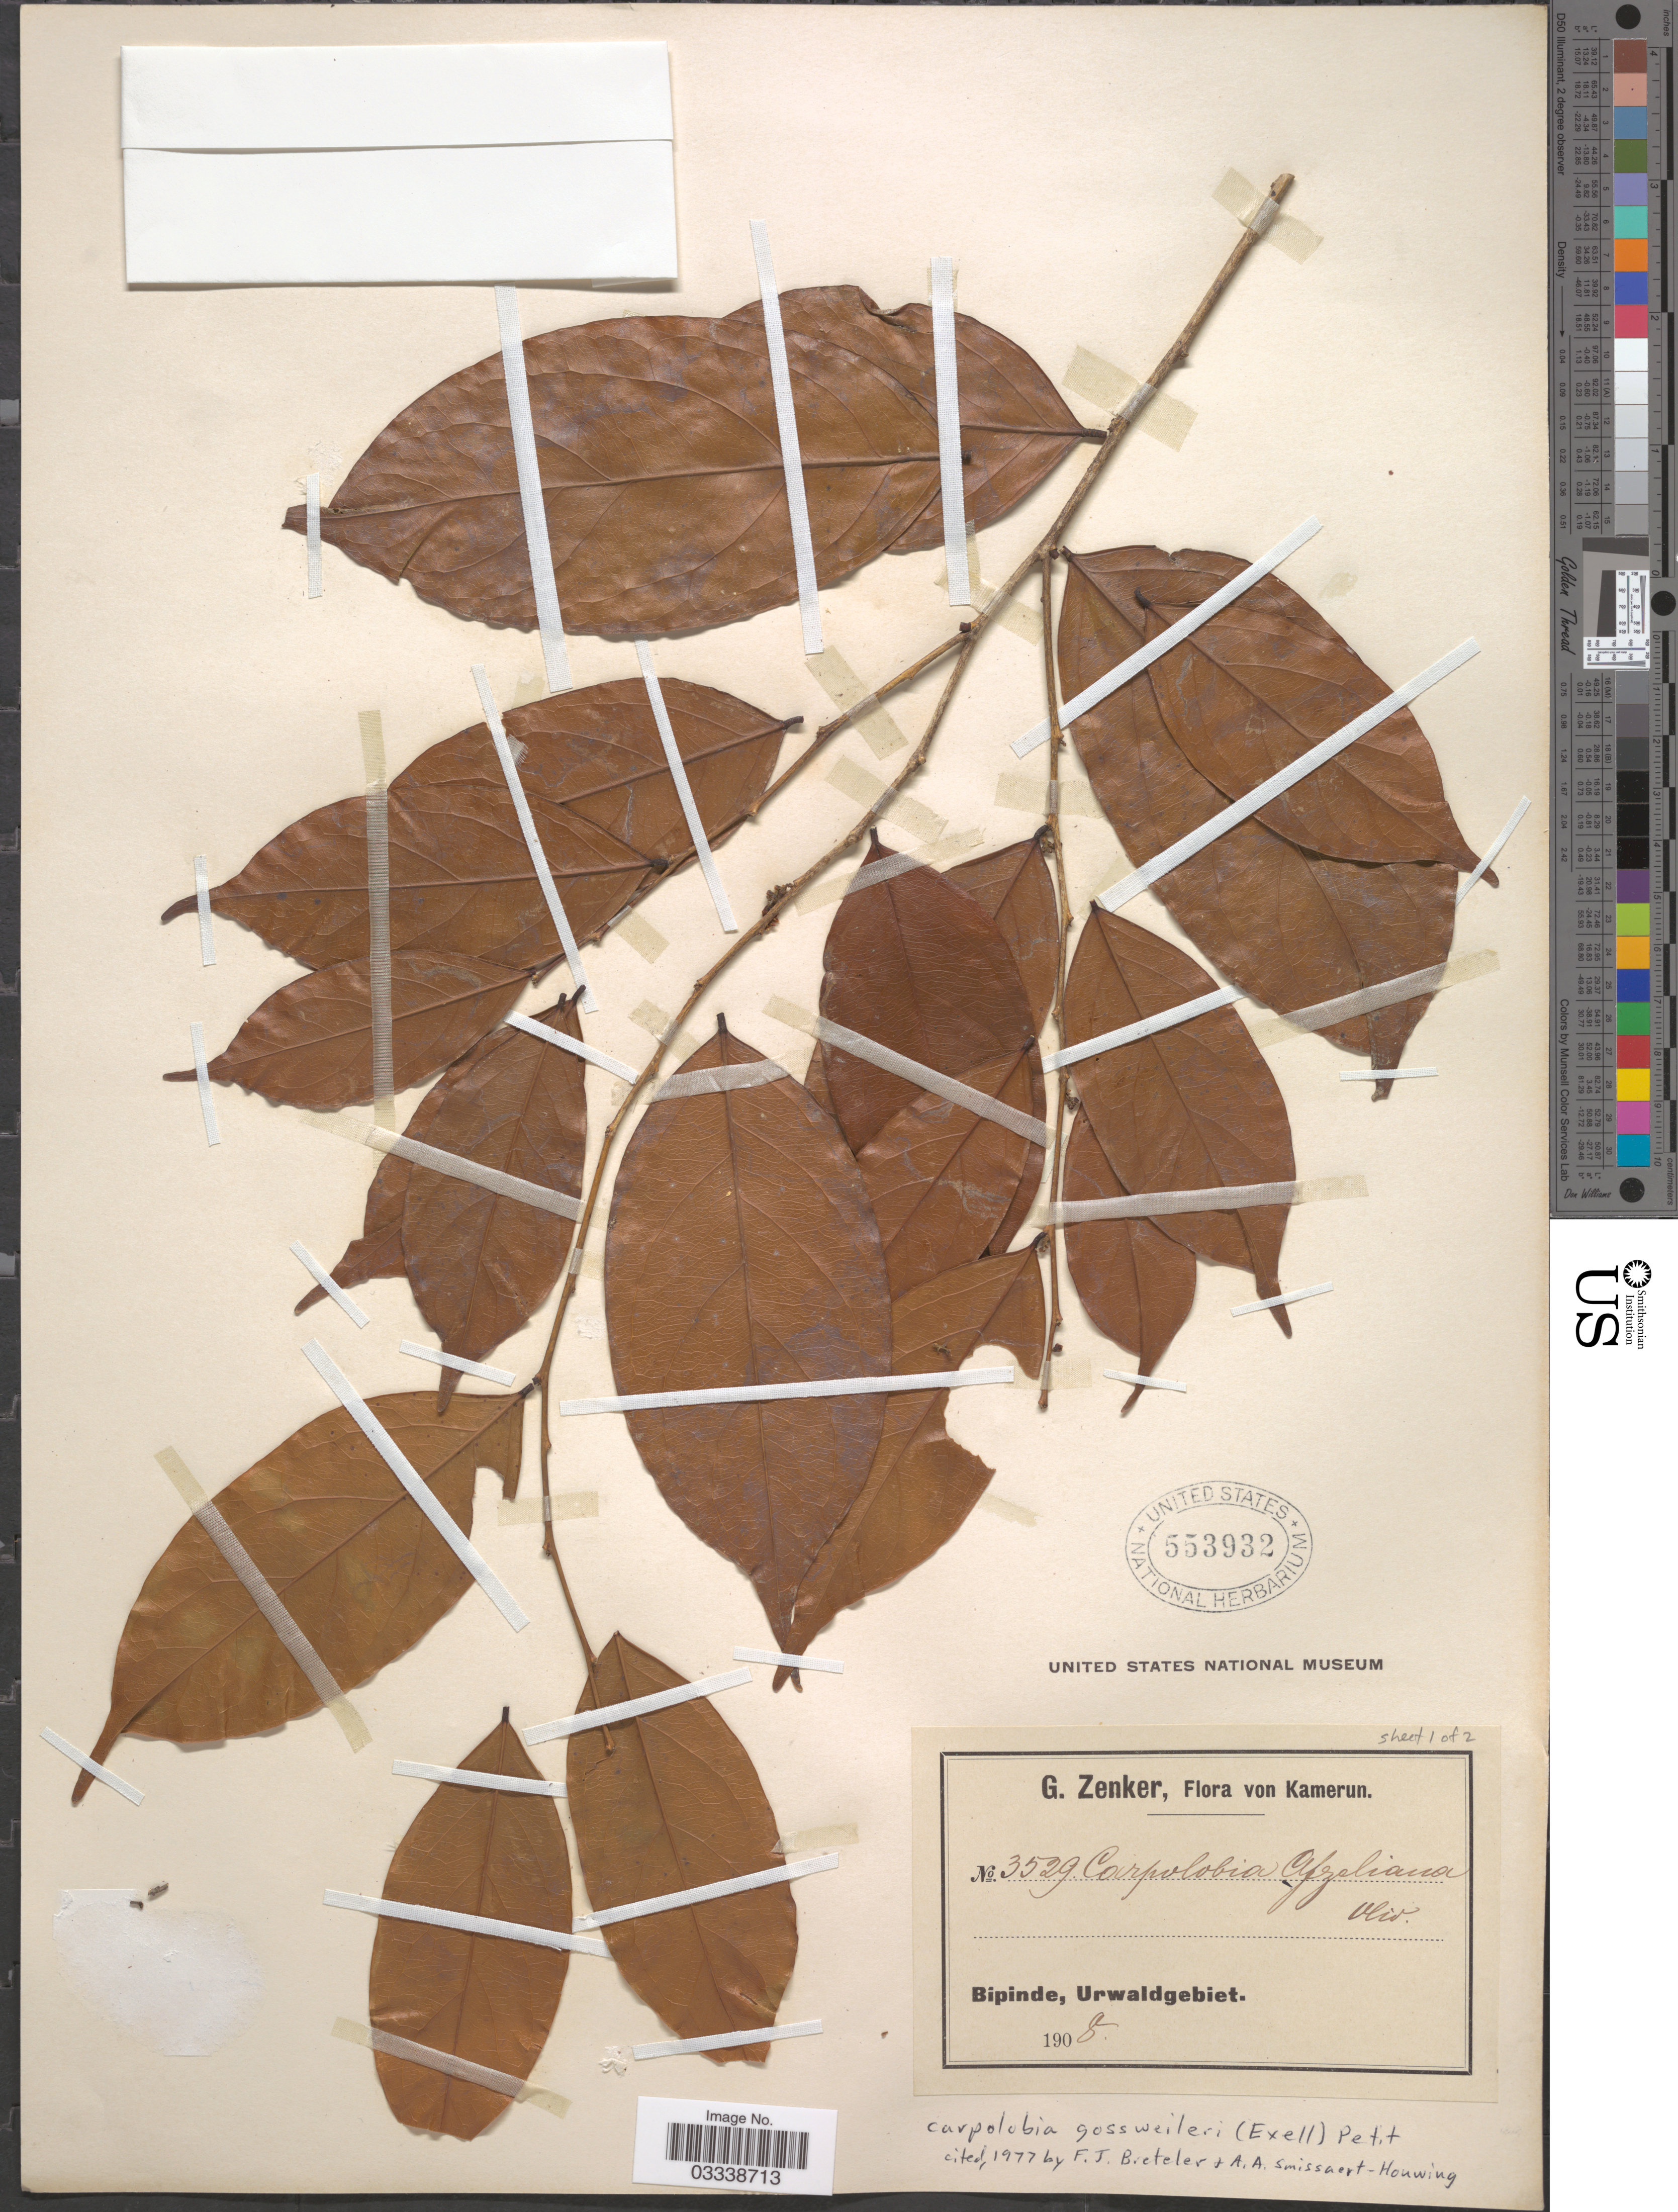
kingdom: Plantae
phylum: Tracheophyta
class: Magnoliopsida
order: Fabales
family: Polygalaceae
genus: Carpolobia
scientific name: Carpolobia gossweileri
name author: (Exell) E.M.A. Petit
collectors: G. A. Zenker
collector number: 3529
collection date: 1908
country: Cameroon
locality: Kamerun. Bipinde, Urwaldgebiet.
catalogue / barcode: US 553932